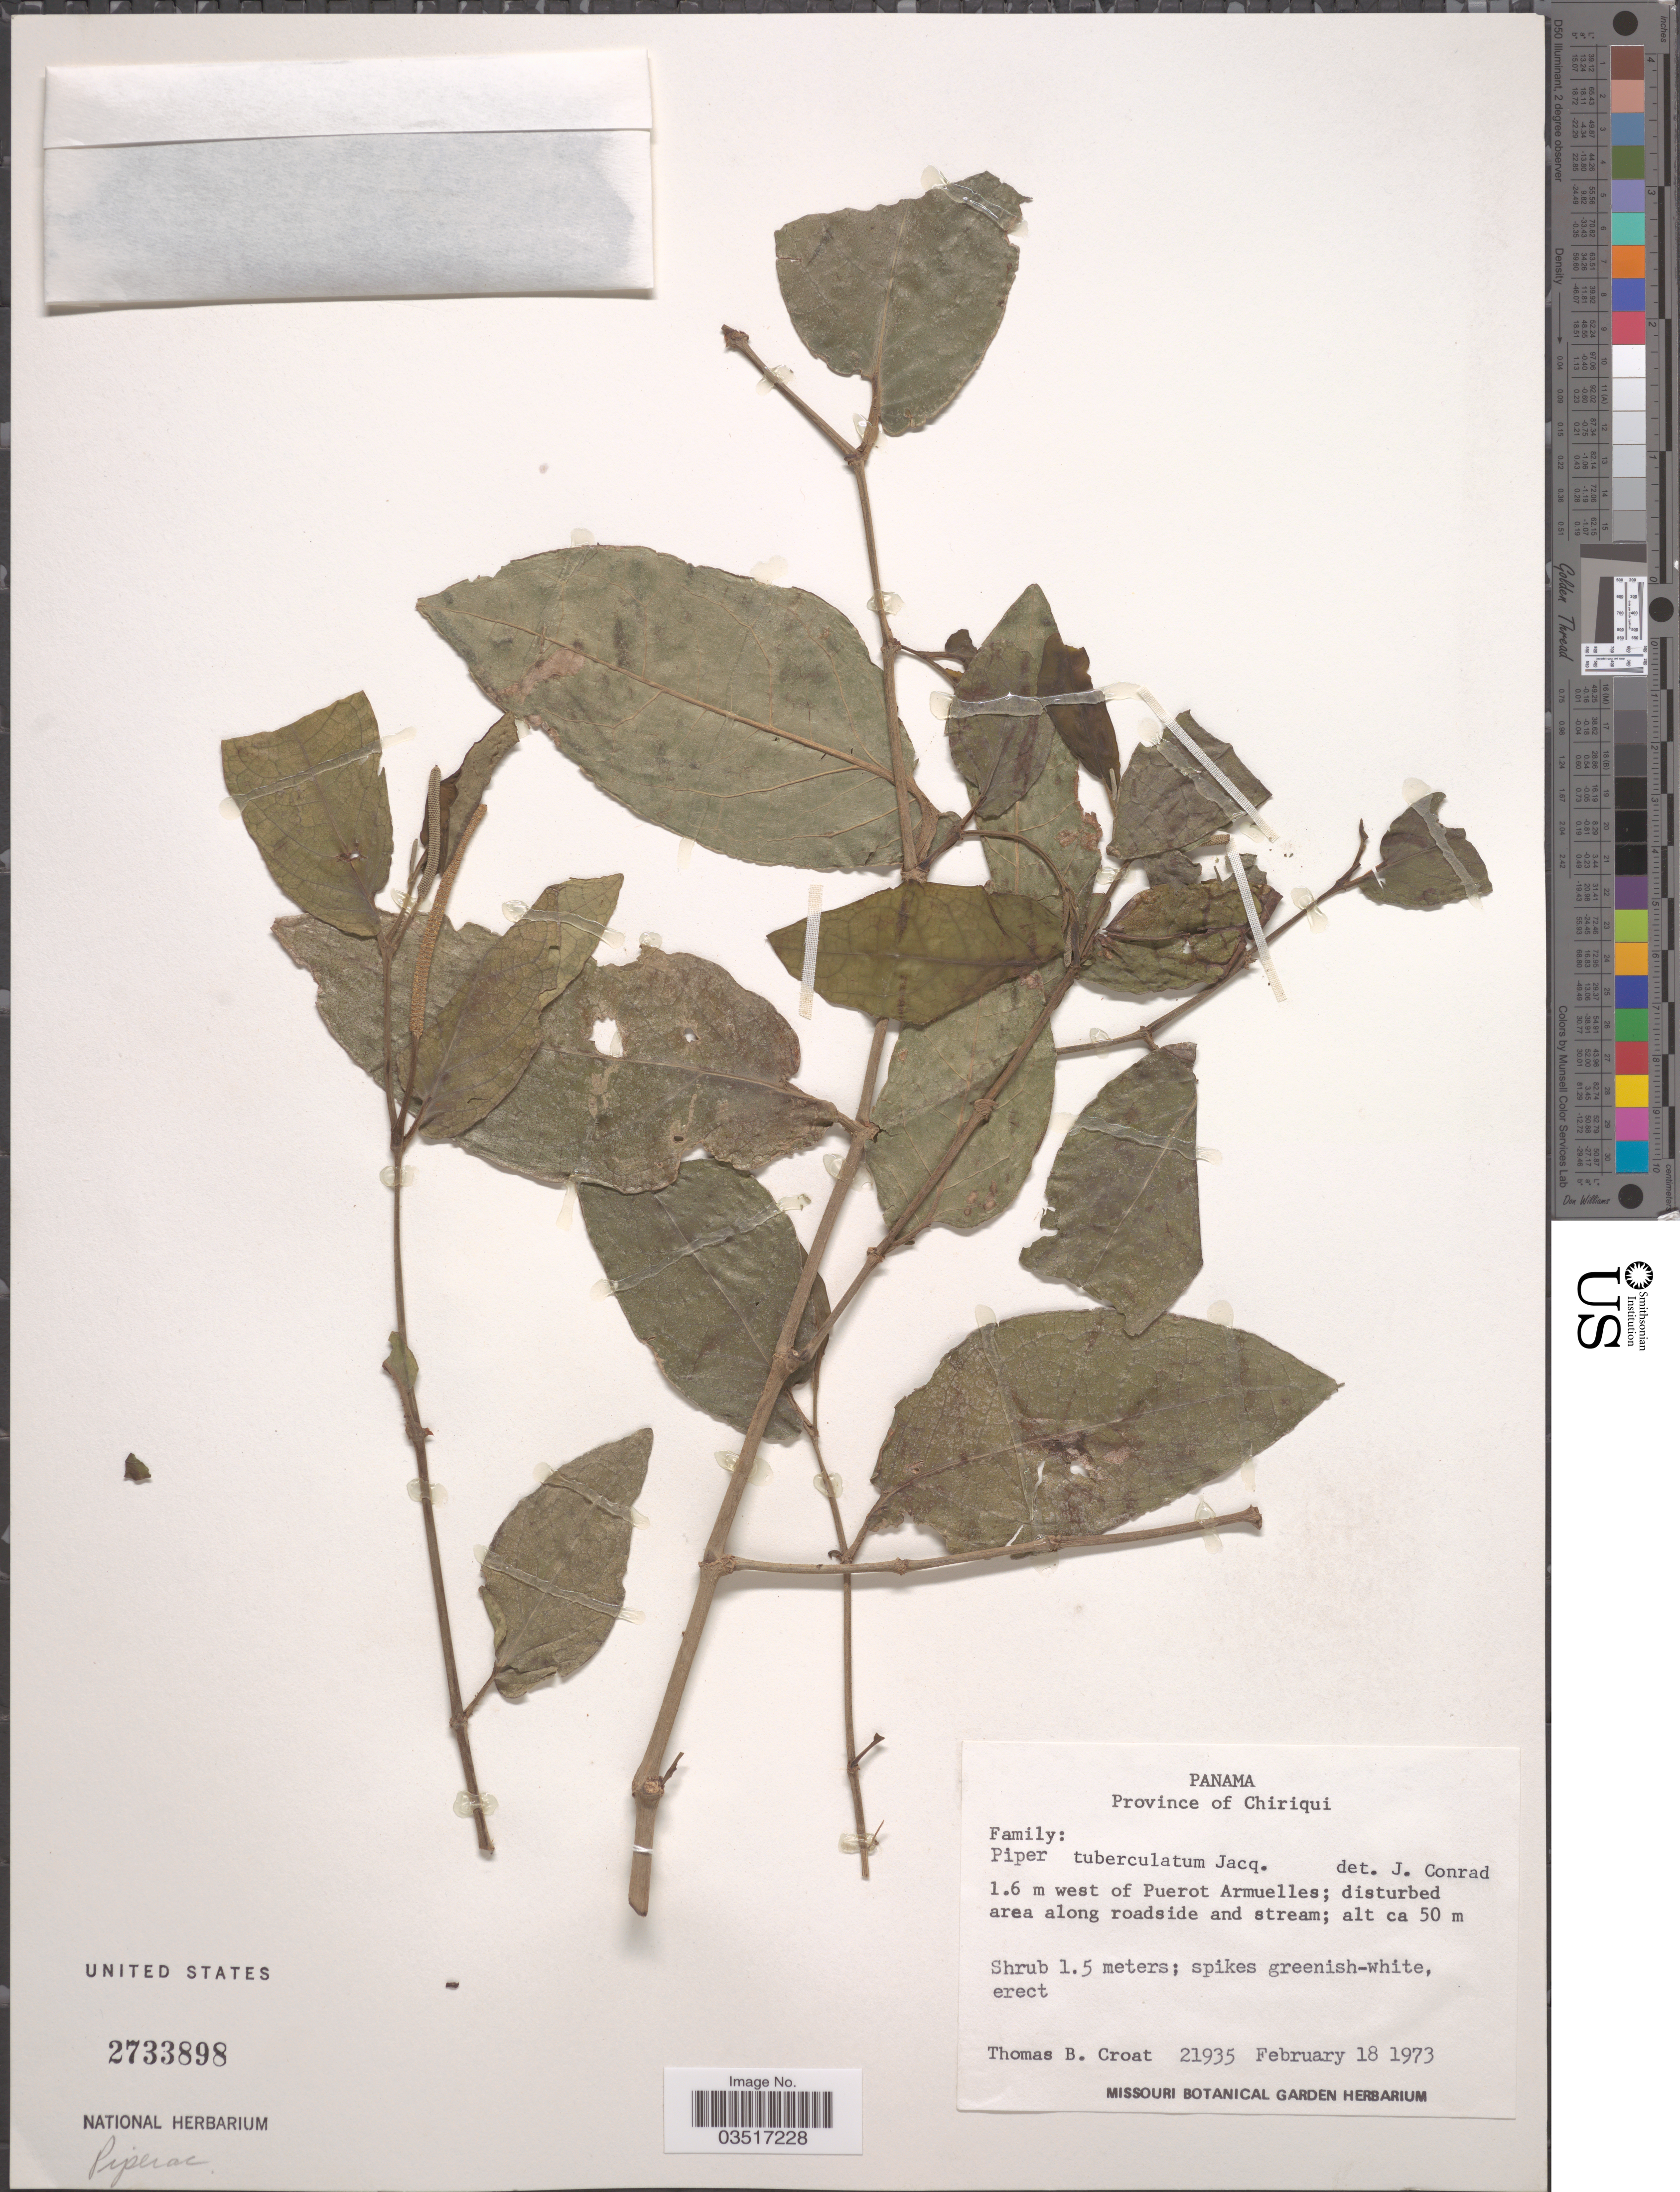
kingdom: Plantae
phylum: Tracheophyta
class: Magnoliopsida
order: Piperales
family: Piperaceae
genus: Piper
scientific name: Piper tuberculatum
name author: Jacq.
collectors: T. B. Croat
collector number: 21935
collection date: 1973-02-18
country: Panama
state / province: Chiriqui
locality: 1.6 m west of Puerot Armuelles.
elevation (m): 50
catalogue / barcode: US 2733898